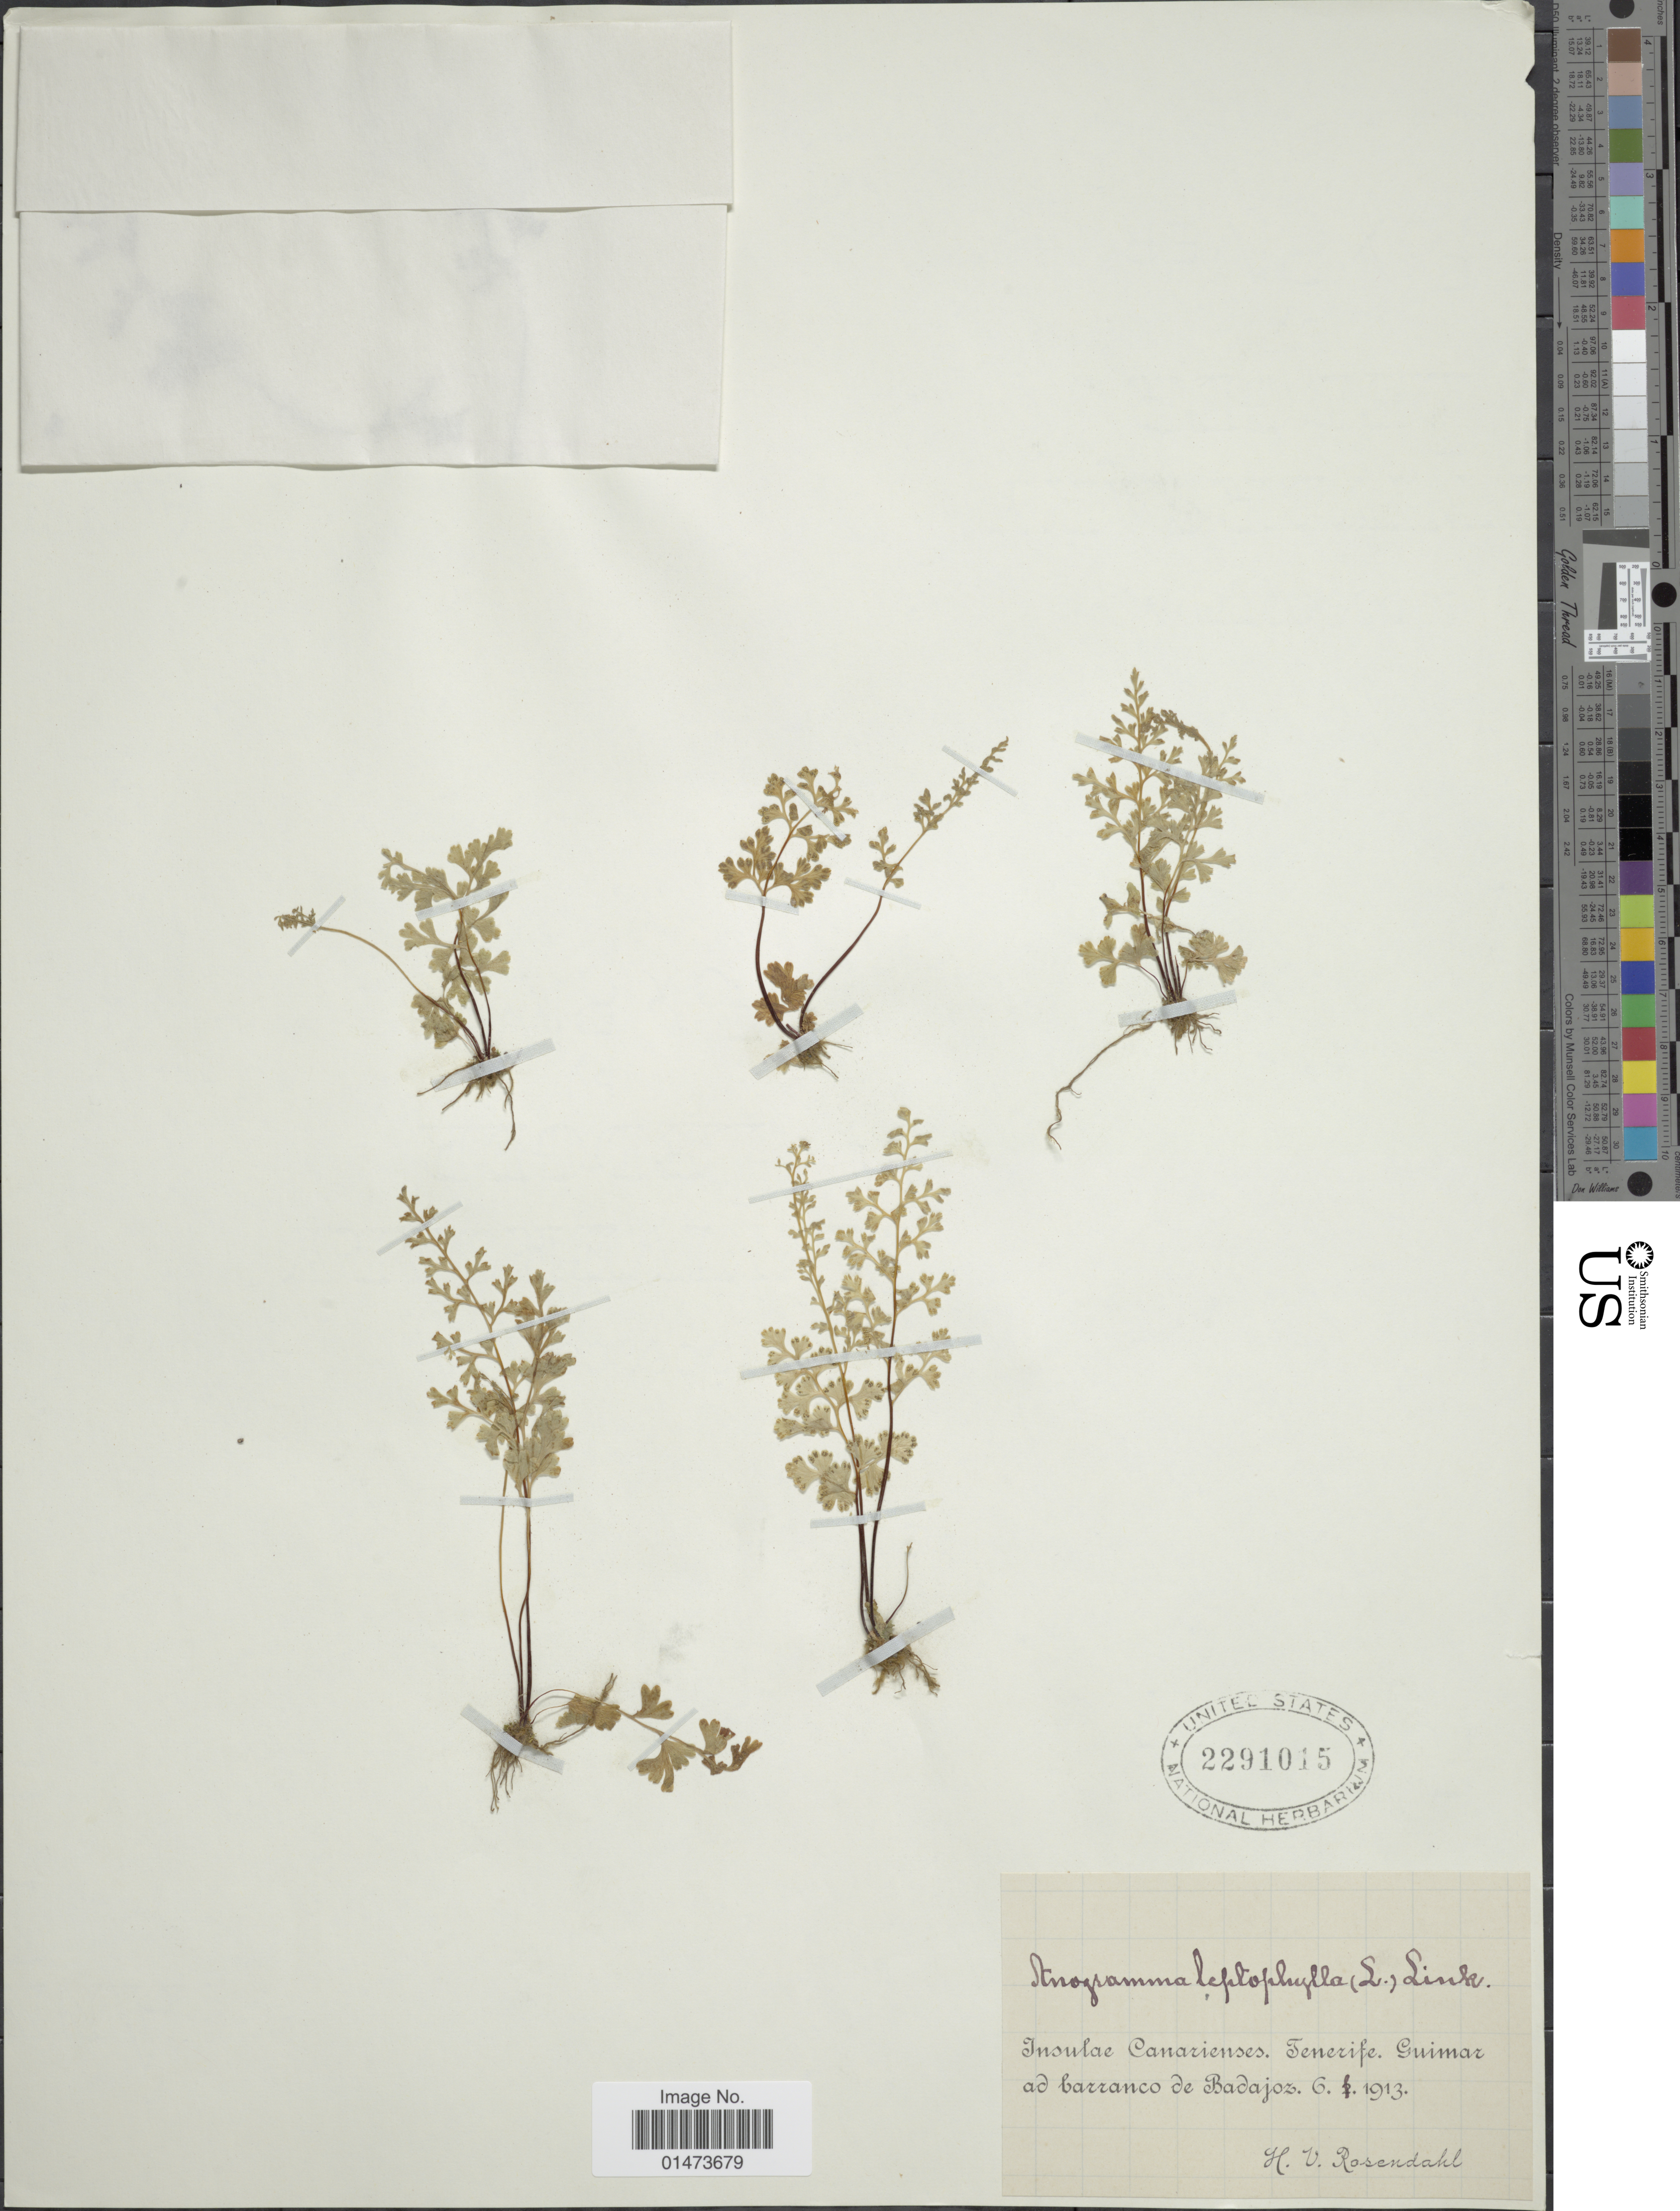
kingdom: Plantae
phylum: Tracheophyta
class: Polypodiopsida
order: Polypodiales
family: Pteridaceae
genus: Anogramma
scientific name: Anogramma leptophylla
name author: (L.) Link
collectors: H. V. Rosendahl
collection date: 1913-01-06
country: Spain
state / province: Canarias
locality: Tenerife, Insulae Canarienses, Guimar ad barranco de Badajoz.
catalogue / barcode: US 2291015